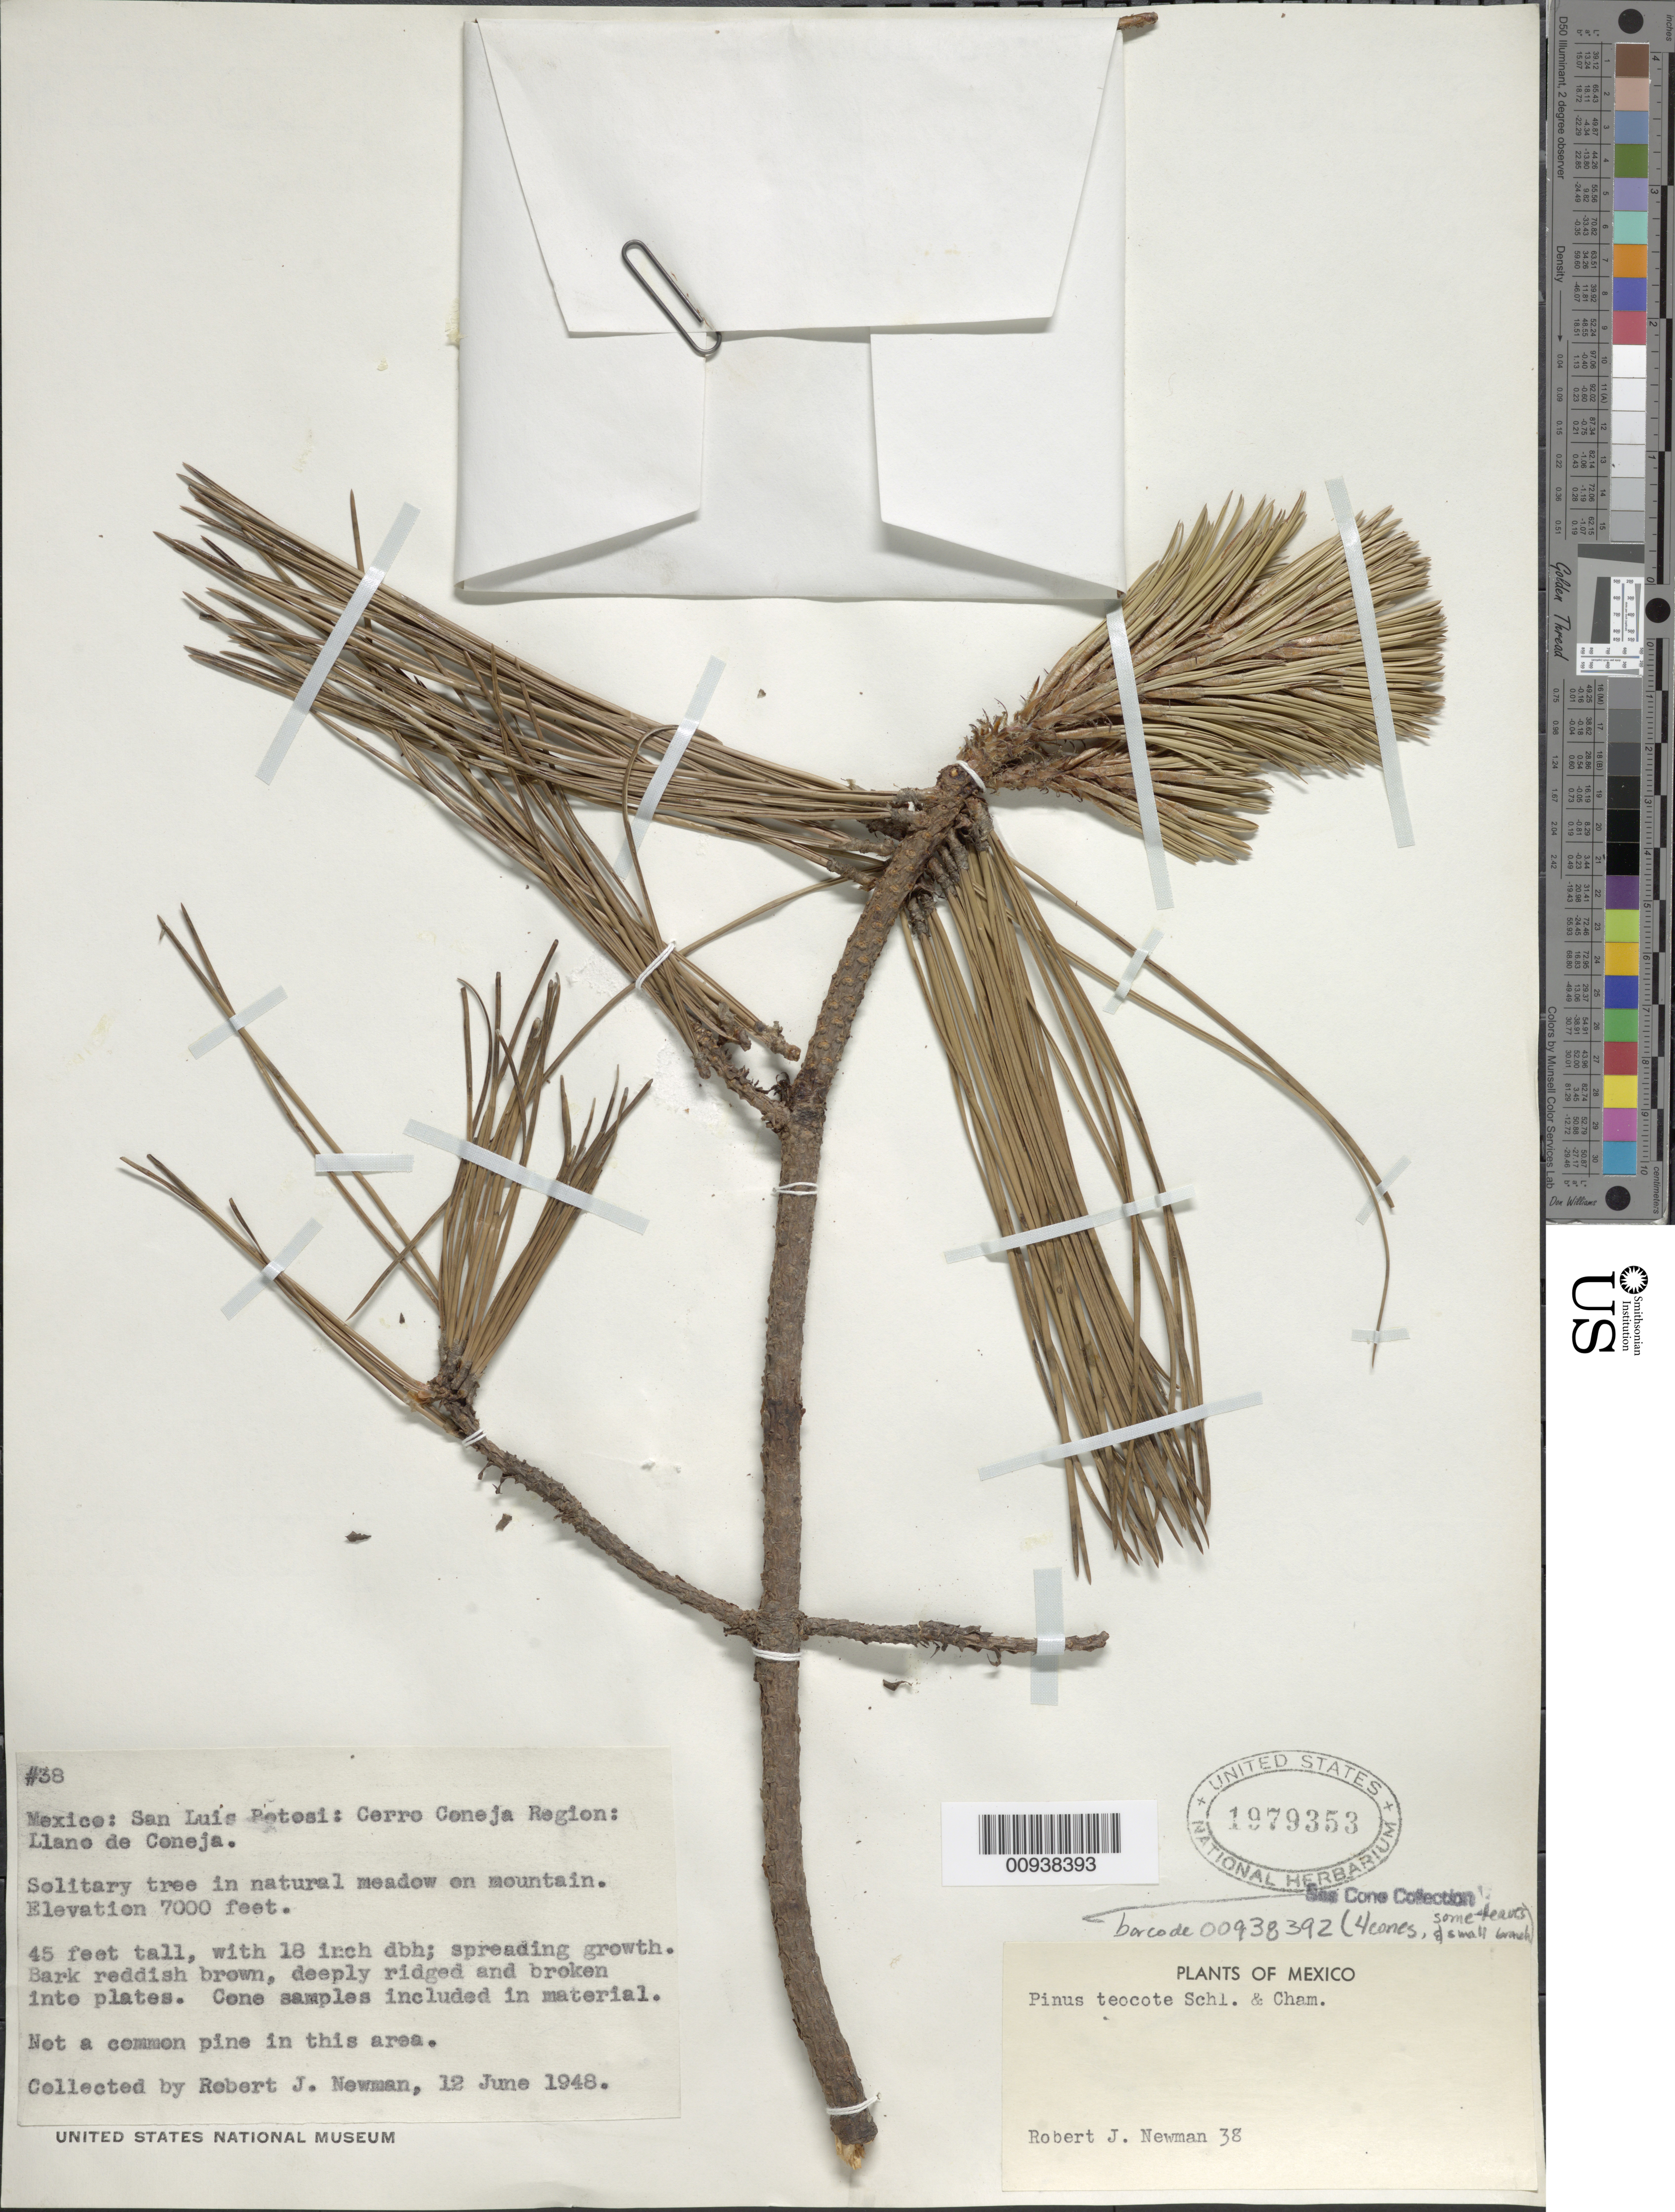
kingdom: Plantae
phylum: Tracheophyta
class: Pinopsida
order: Pinales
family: Pinaceae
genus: Pinus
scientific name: Pinus teocote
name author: Schltdl. & Cham.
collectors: R. J. Newman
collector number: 38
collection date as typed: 12 Jun 1948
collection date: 1948-06-12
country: Mexico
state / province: San Luis Potosí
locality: Cerro Coneja region: Llano de Coneja.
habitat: Natural meadow on mountain. Solitary tree.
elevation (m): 2134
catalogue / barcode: US 1979353